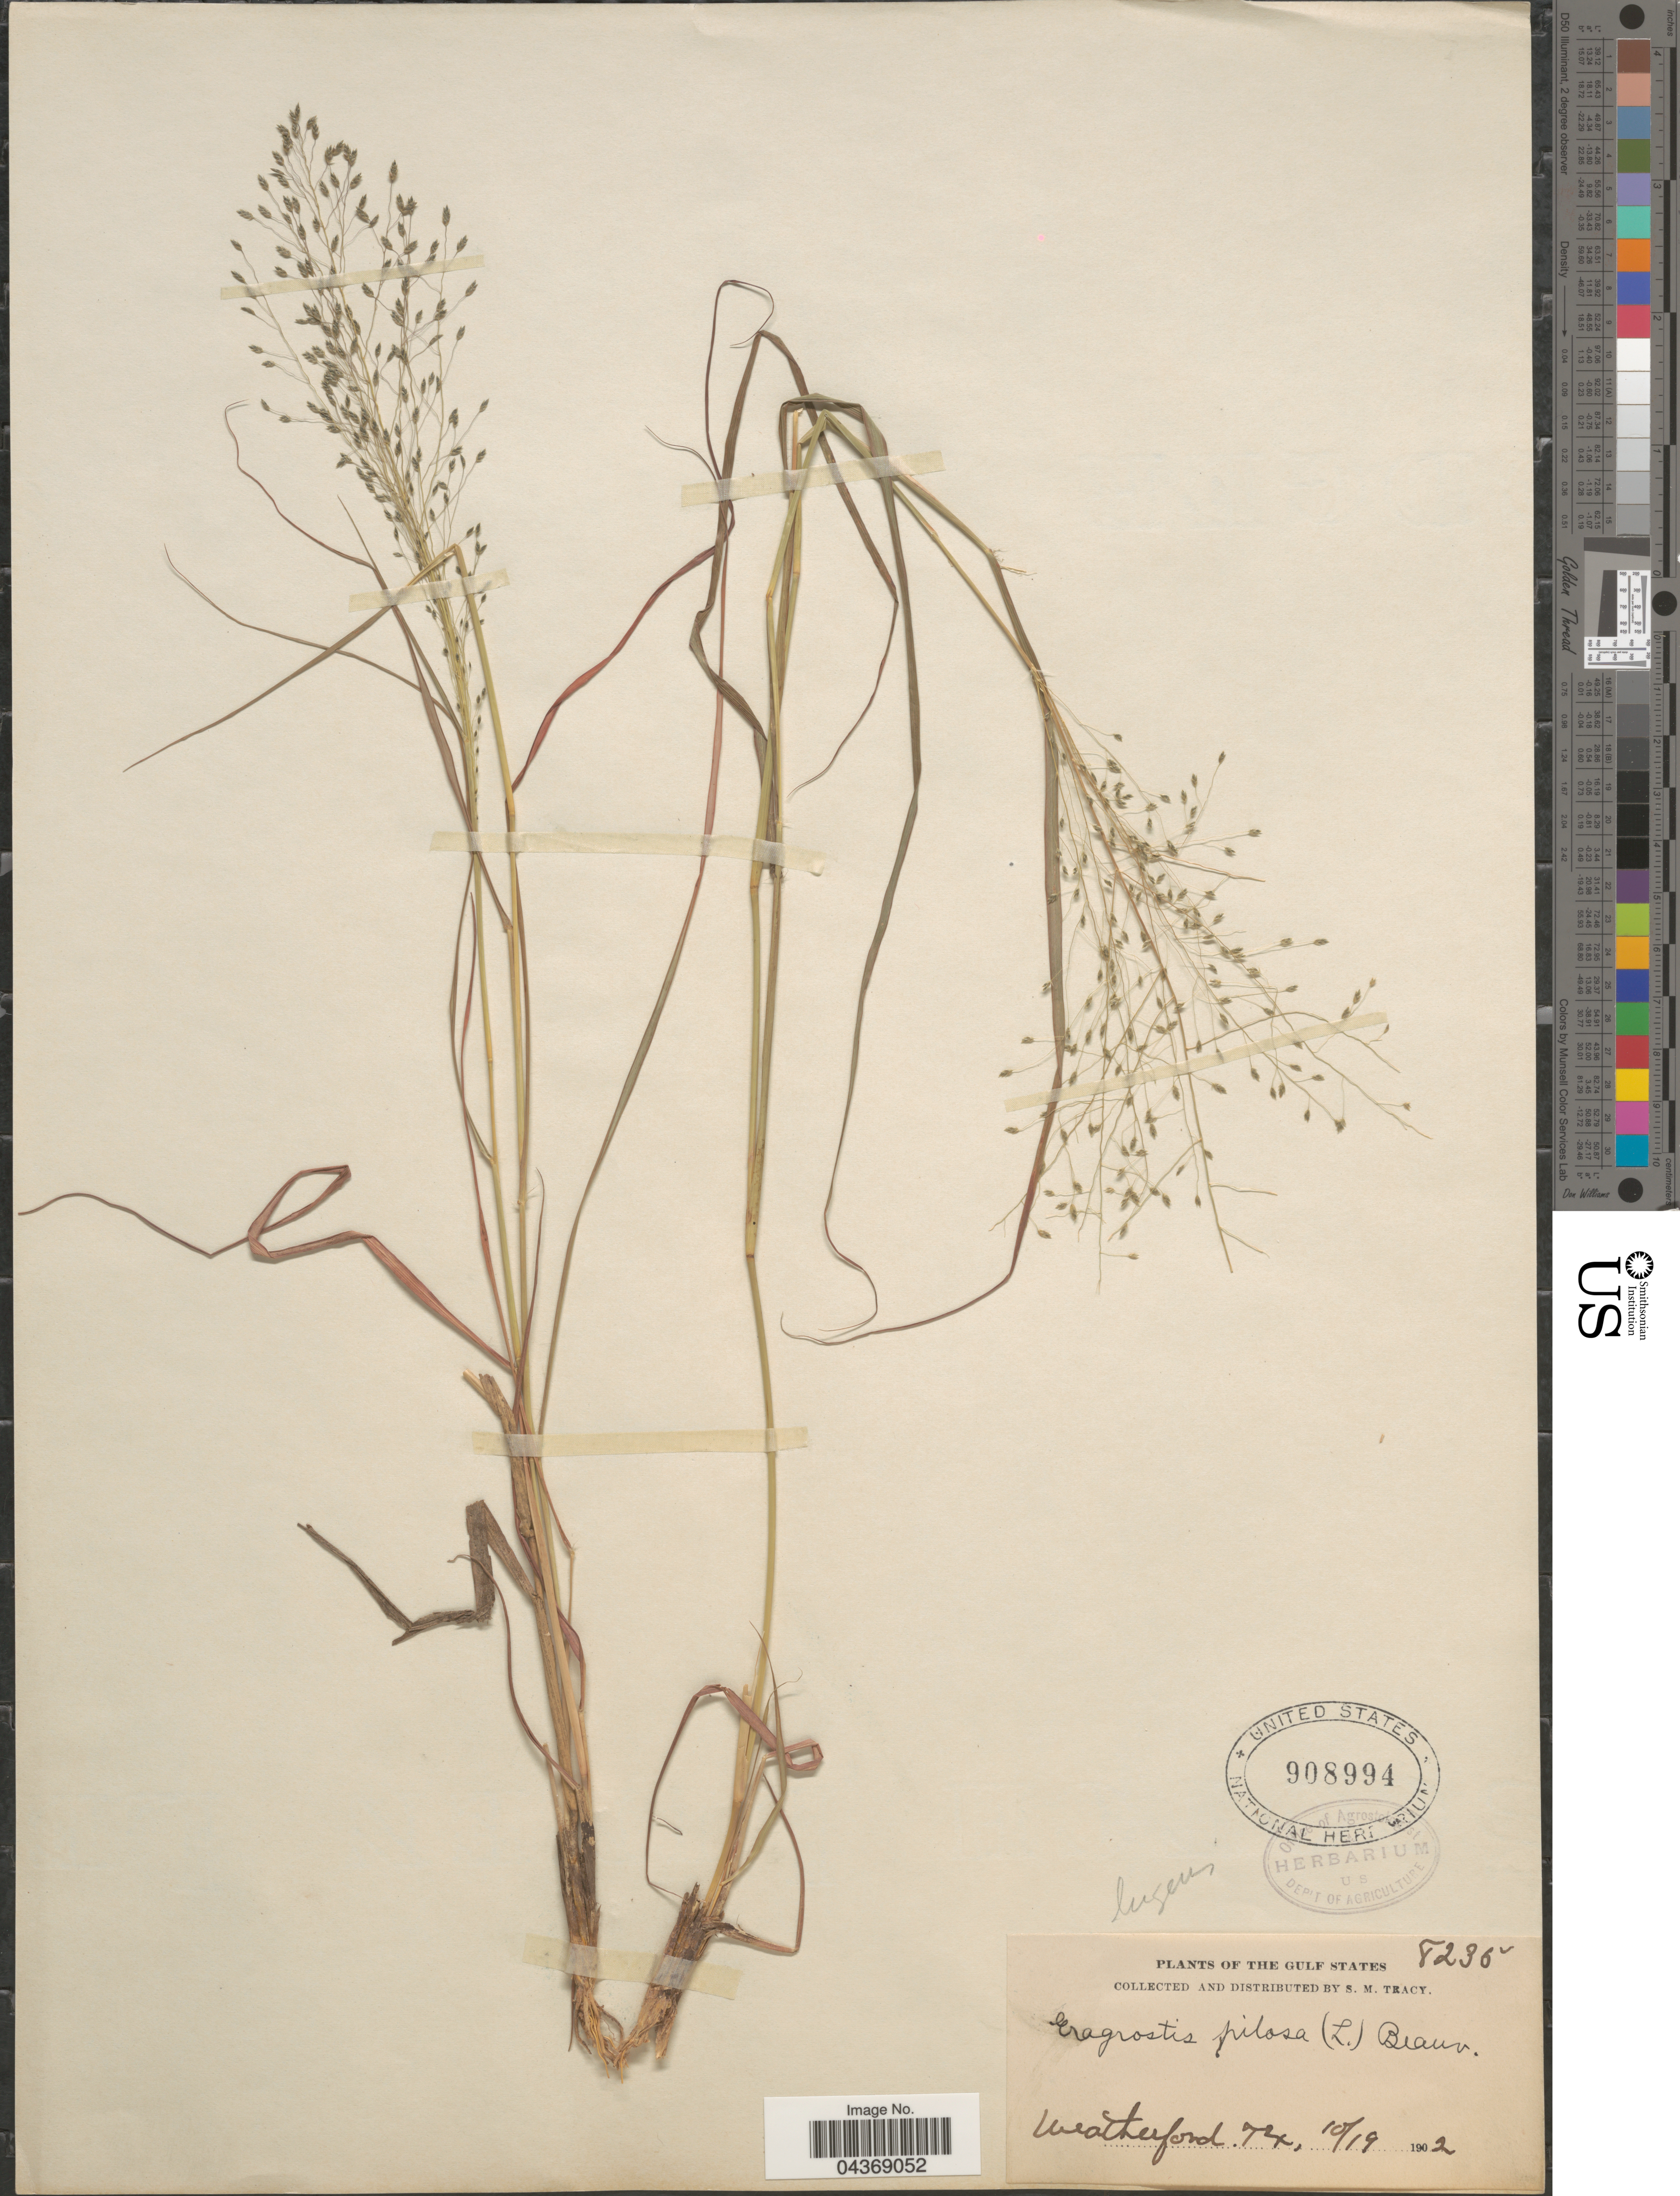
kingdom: Plantae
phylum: Tracheophyta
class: Liliopsida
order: Poales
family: Poaceae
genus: Eragrostis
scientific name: Eragrostis intermedia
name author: Hitchc.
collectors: S. M. Tracy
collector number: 8235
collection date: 1902-10-19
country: United States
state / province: Texas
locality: The Gulf States. Weatherford.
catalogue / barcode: US 908994